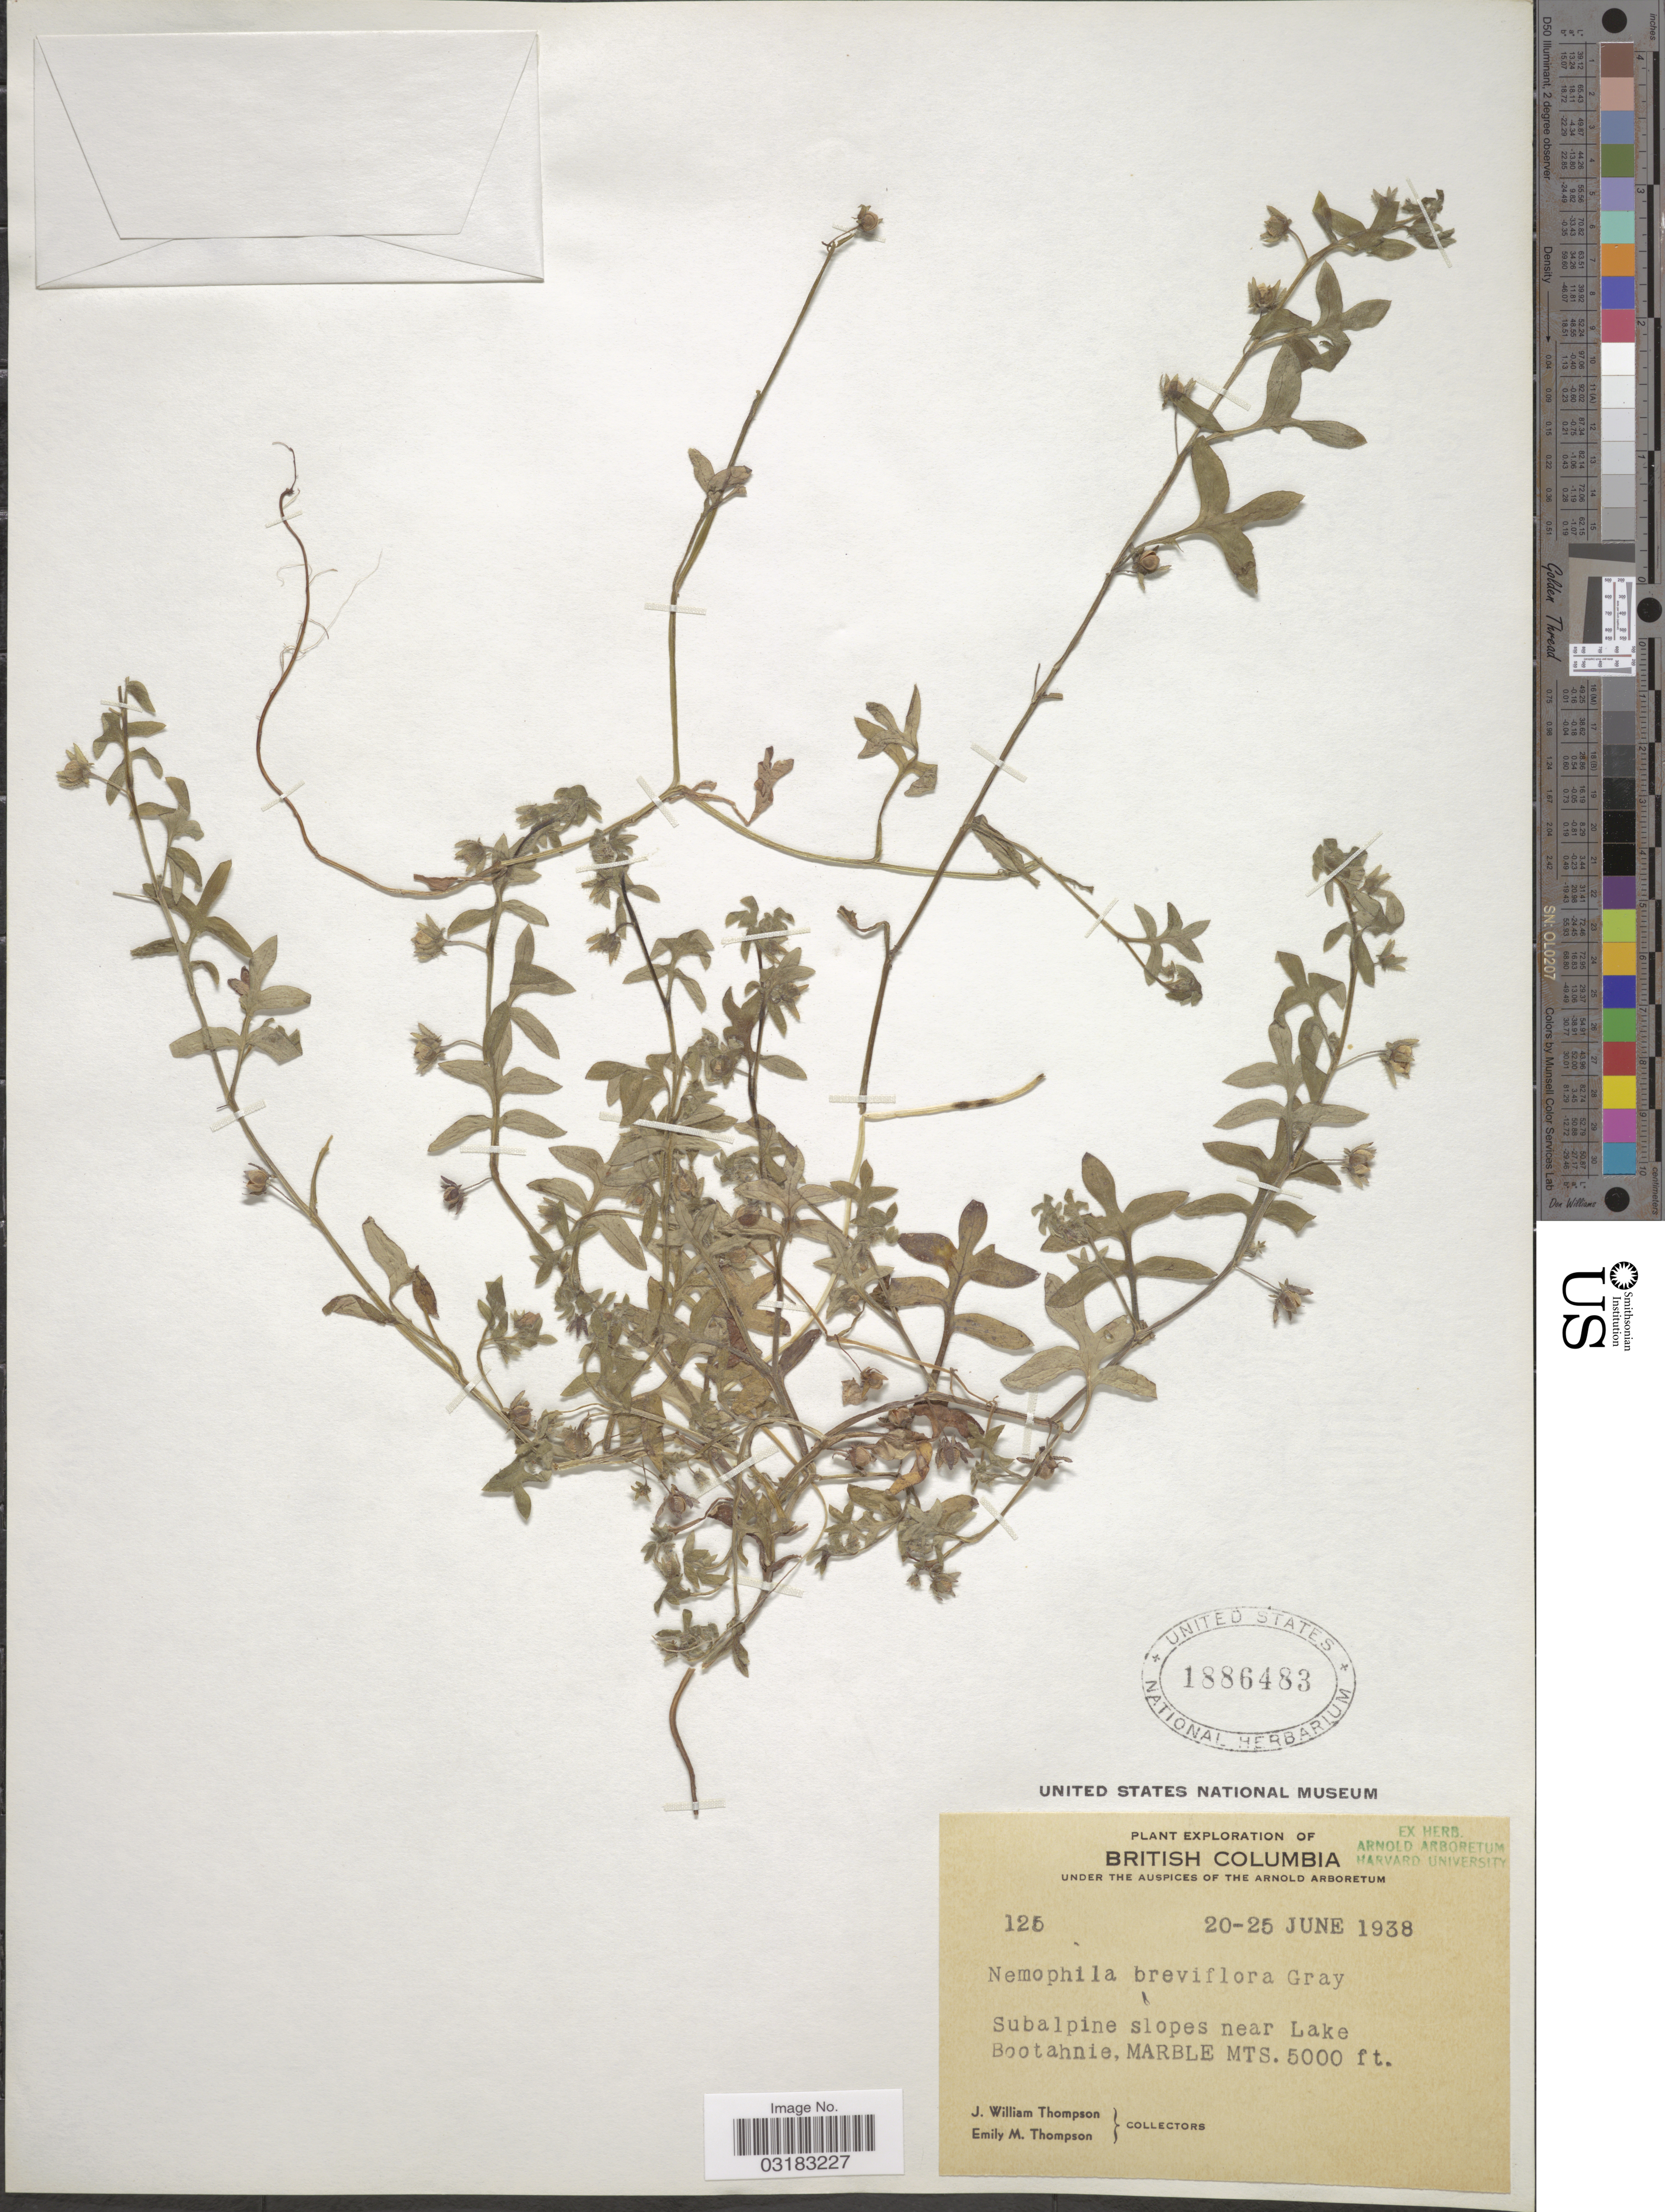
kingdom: Plantae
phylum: Tracheophyta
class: Magnoliopsida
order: Boraginales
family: Hydrophyllaceae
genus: Nemophila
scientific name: Nemophila breviflora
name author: A. Gray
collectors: J. W. Thompson & E. M. Thompson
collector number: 125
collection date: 1938-06-20/1938-06-25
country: Canada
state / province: British Columbia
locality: Subalpine slopes near Lake Boothanie, Marble Mts.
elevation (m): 1524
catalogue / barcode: US 1886483